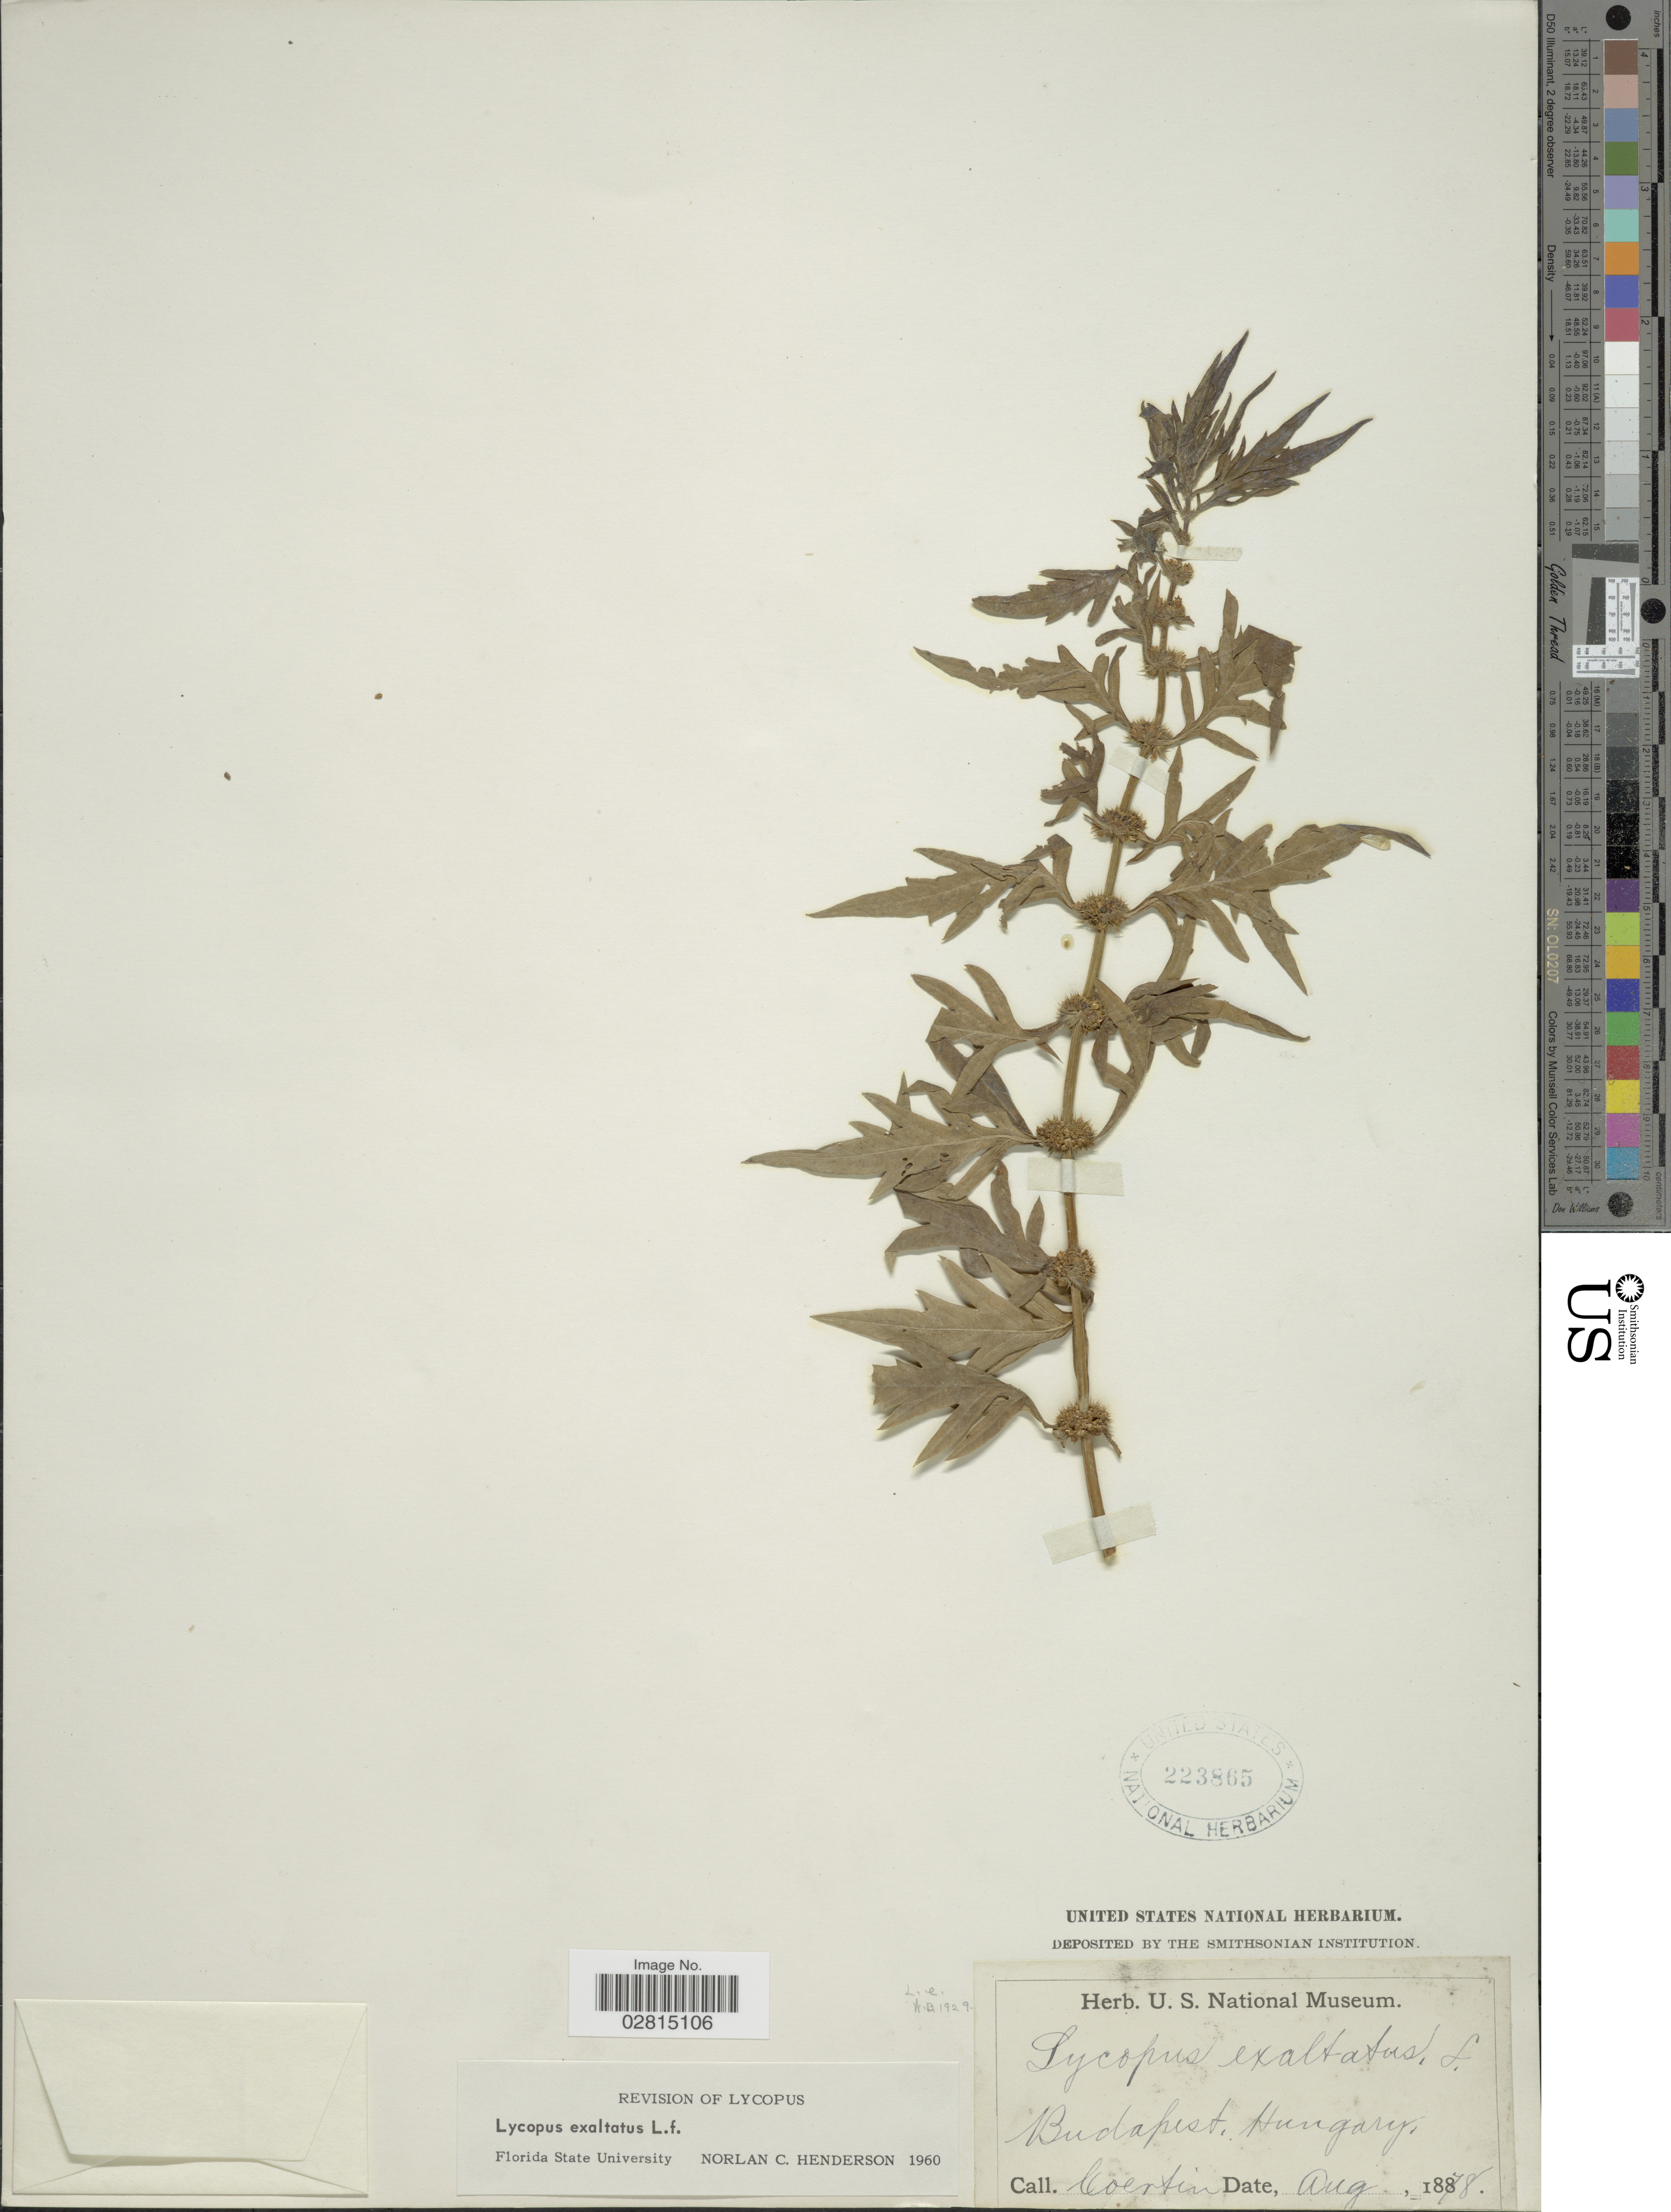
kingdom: Plantae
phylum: Tracheophyta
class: Magnoliopsida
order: Lamiales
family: Lamiaceae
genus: Lycopus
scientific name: Lycopus exaltatus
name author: L. f.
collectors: Coertin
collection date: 1878-08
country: Hungary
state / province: Budapest, Capital District of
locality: Budapest.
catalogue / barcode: US 223865